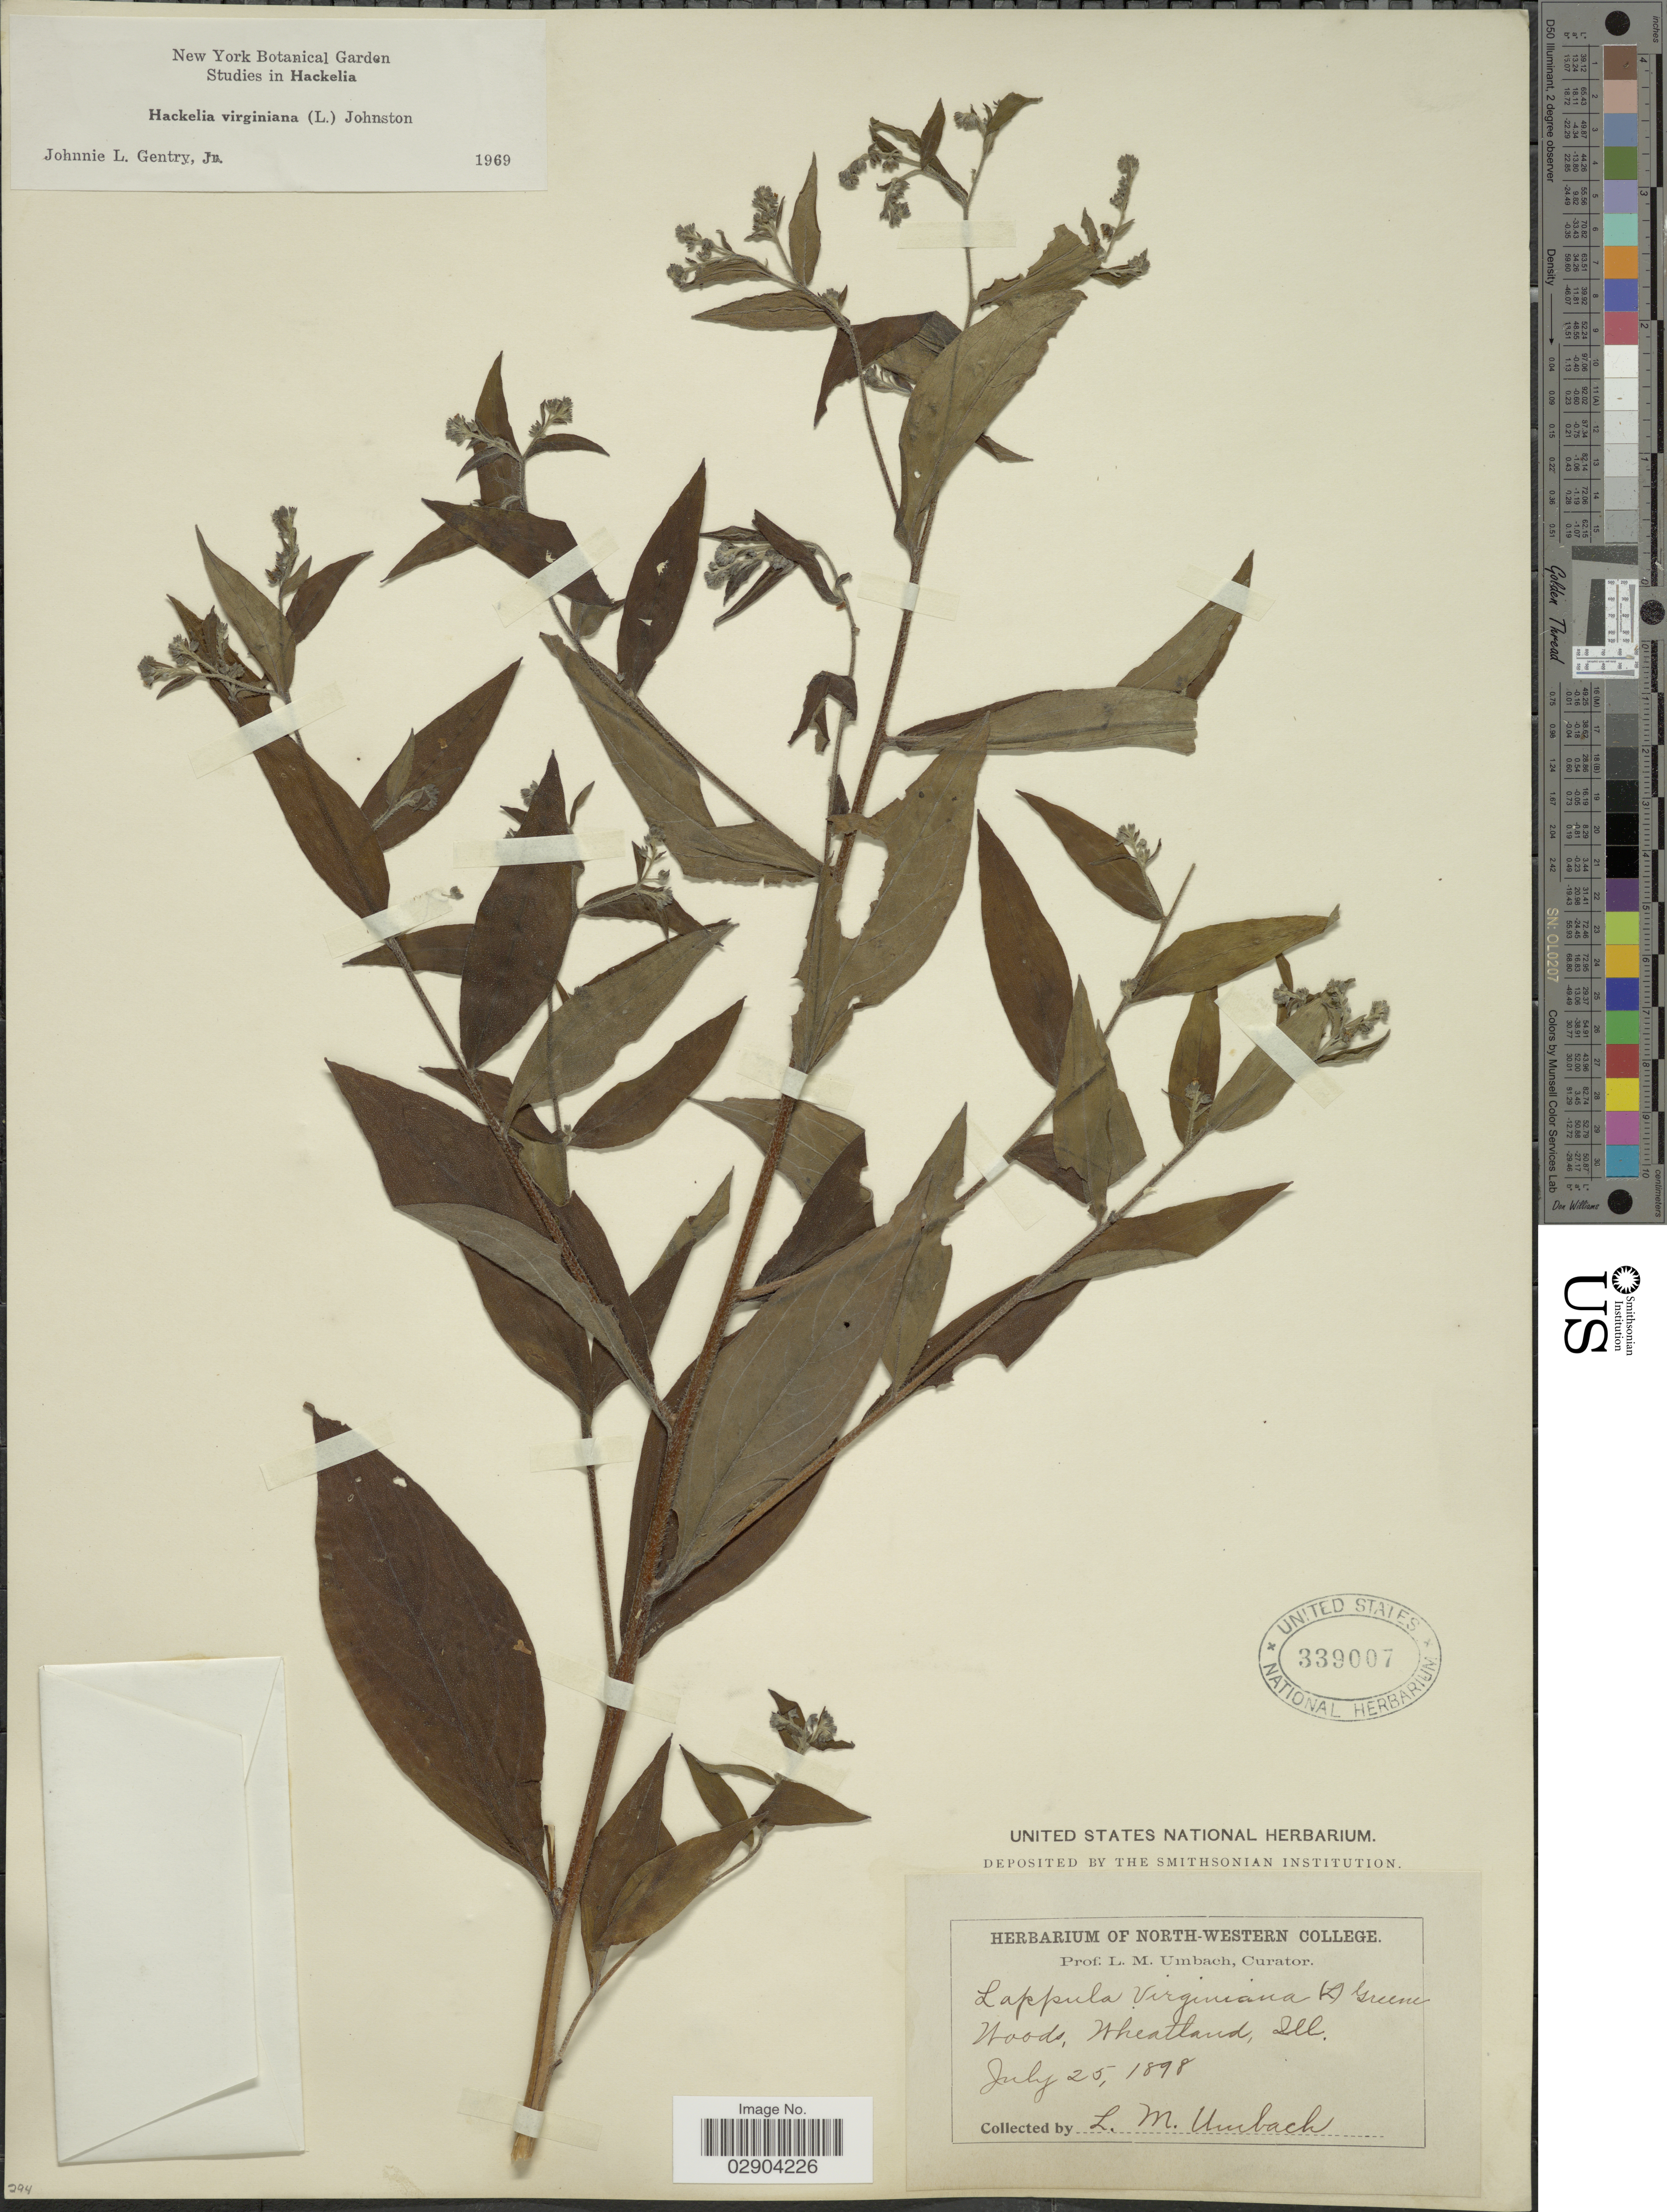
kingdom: Plantae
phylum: Tracheophyta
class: Magnoliopsida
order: Boraginales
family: Boraginaceae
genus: Hackelia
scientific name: Hackelia virginiana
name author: (L.) I.M. Johnst.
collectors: L. M. Umbach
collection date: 1898-07-25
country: United States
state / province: Illinois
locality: Woods, Wheatland, Ill.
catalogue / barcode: US 339007